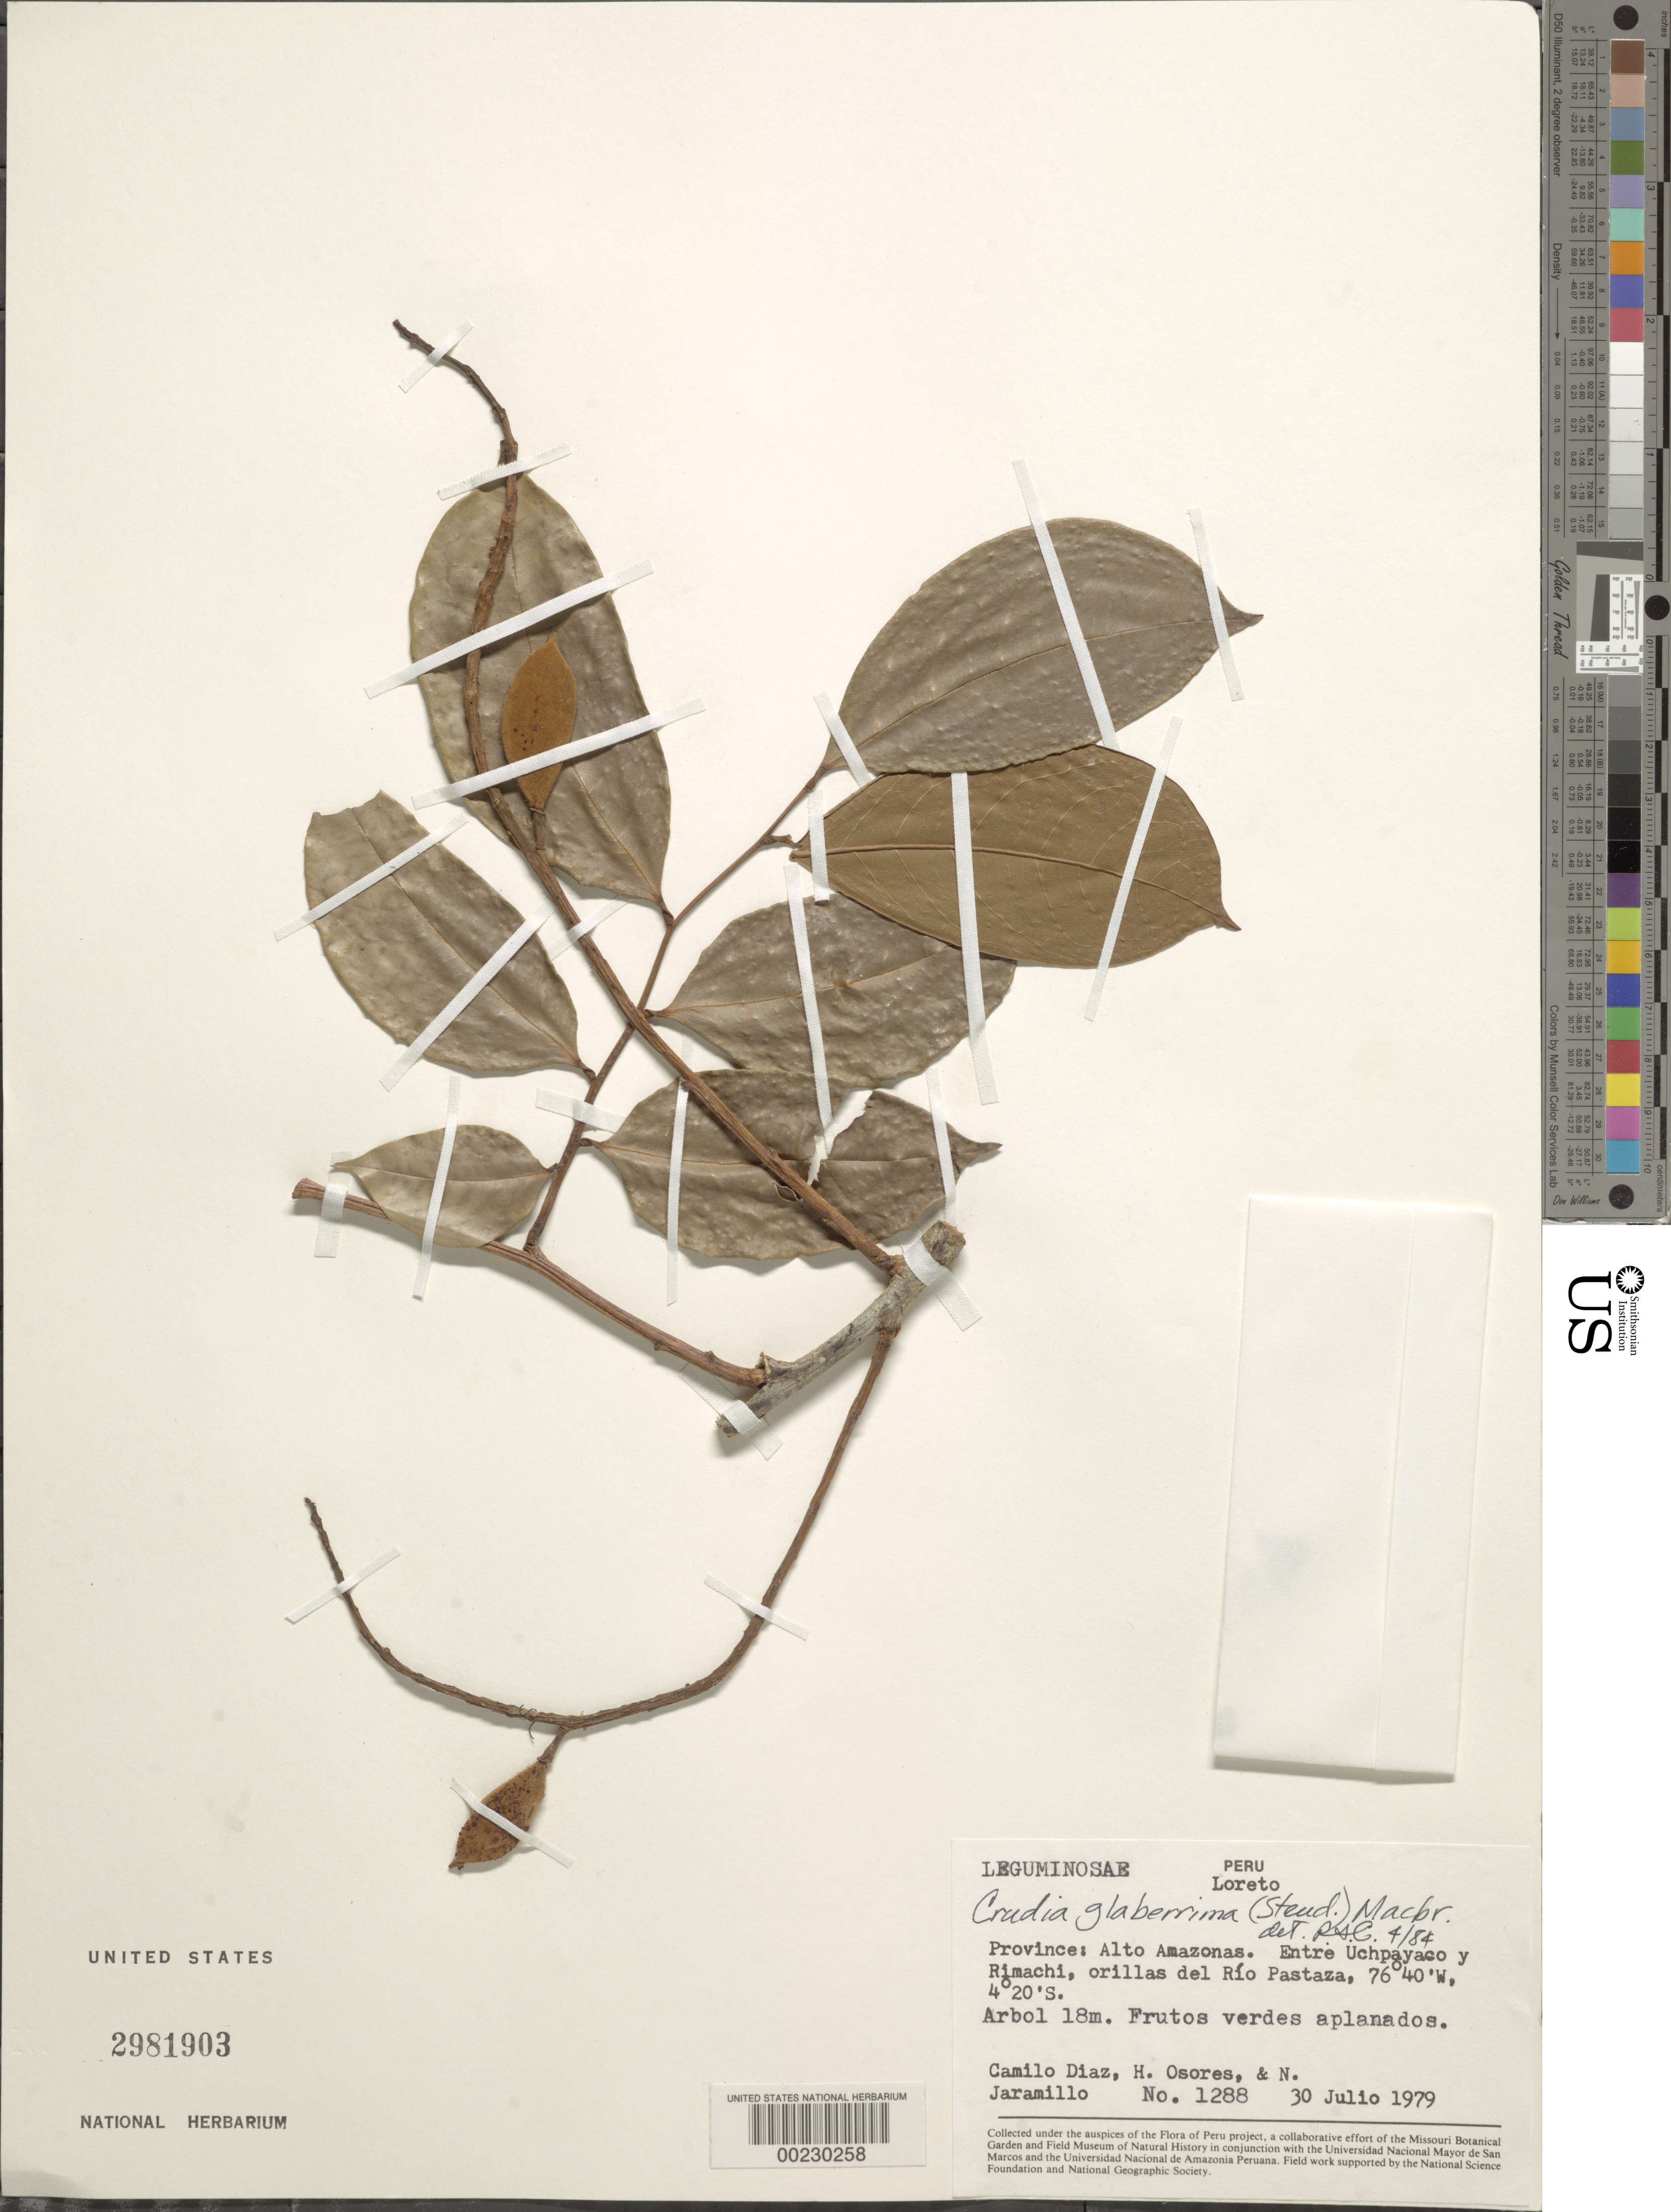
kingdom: Plantae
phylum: Tracheophyta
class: Magnoliopsida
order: Fabales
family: Fabaceae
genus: Crudia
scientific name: Crudia glaberrima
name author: (Steud.) J.F. Macbr.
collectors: C. Diaz Santibanez, H. Osores & N. Jaramillo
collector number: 1288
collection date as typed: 30 Jul 1979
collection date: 1979-07-30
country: Peru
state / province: Loreto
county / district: Alto Amazonas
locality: Between uchpayaco and rimachi, edge of rio pastaza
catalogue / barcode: US 2981903